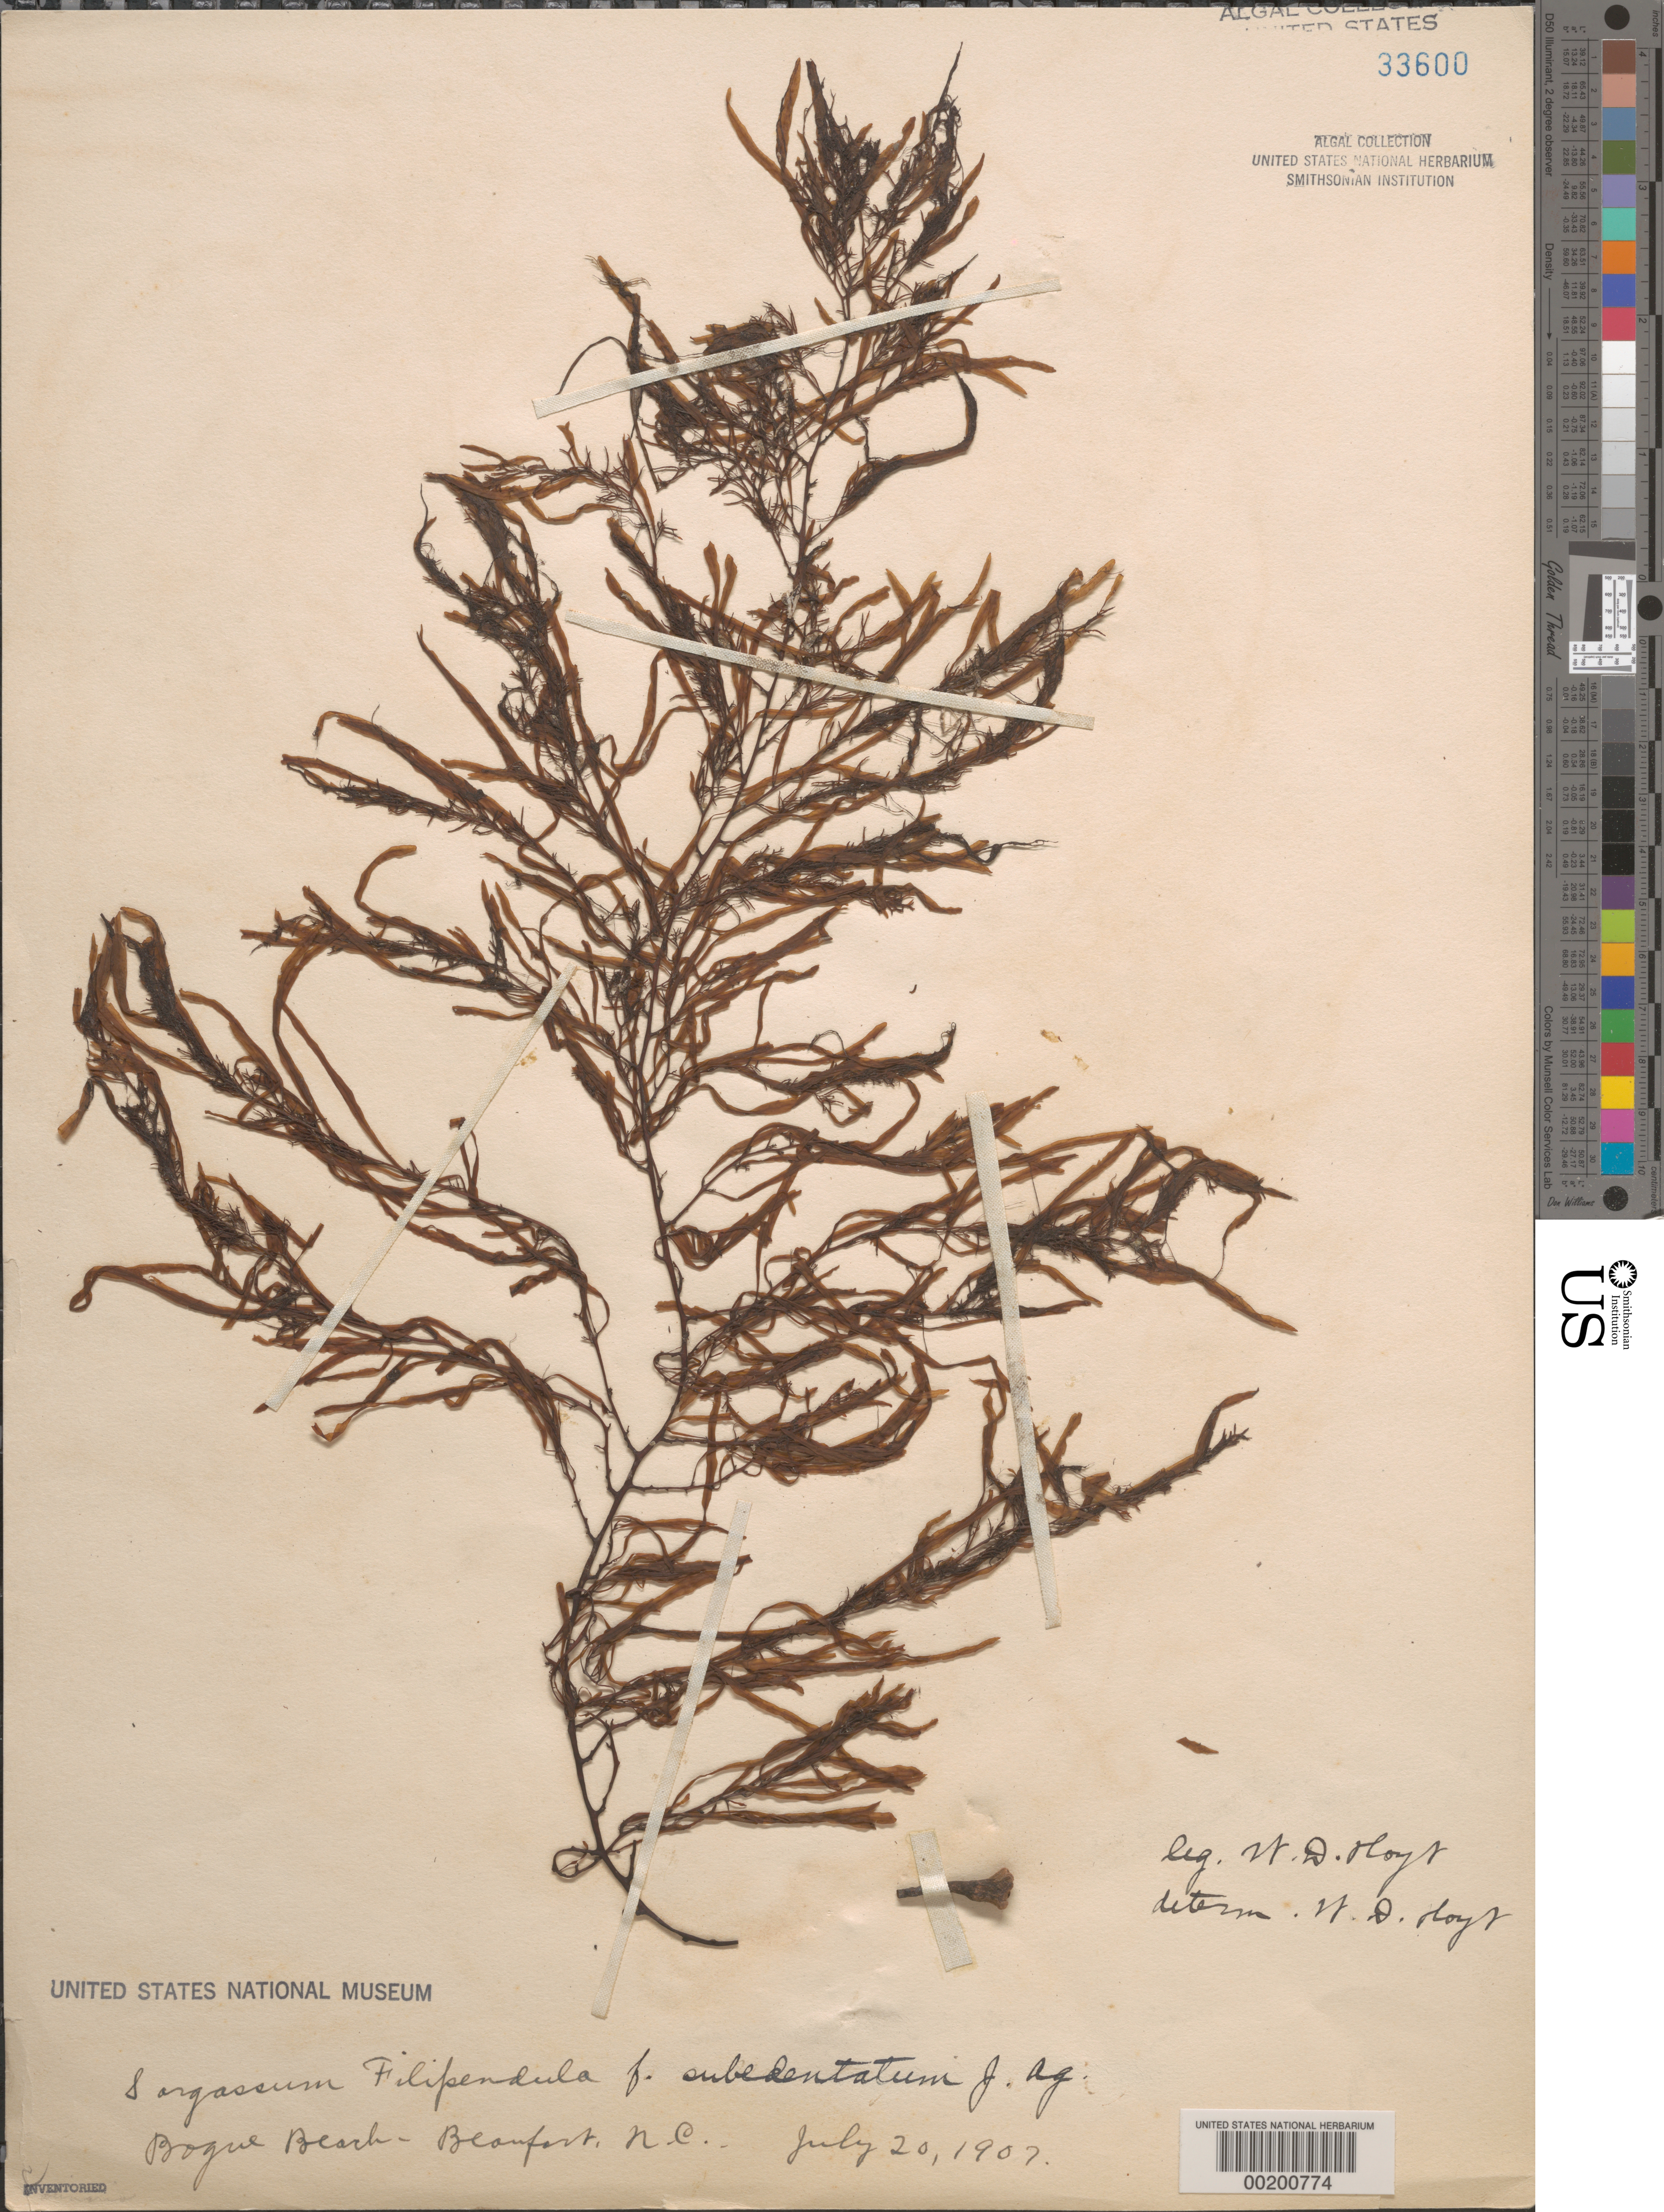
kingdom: Chromista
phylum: Ochrophyta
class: Phaeophyceae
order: Fucales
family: Sargassaceae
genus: Sargassum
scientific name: Sargassum filipendula f. subedentatum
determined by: Hoyt, W. D.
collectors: W. D. Hoyt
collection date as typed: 20 Jul 1907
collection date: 1907-07-20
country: United States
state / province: North Carolina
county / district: Carteret County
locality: Beaufort, Bogue Beach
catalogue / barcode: US 33600